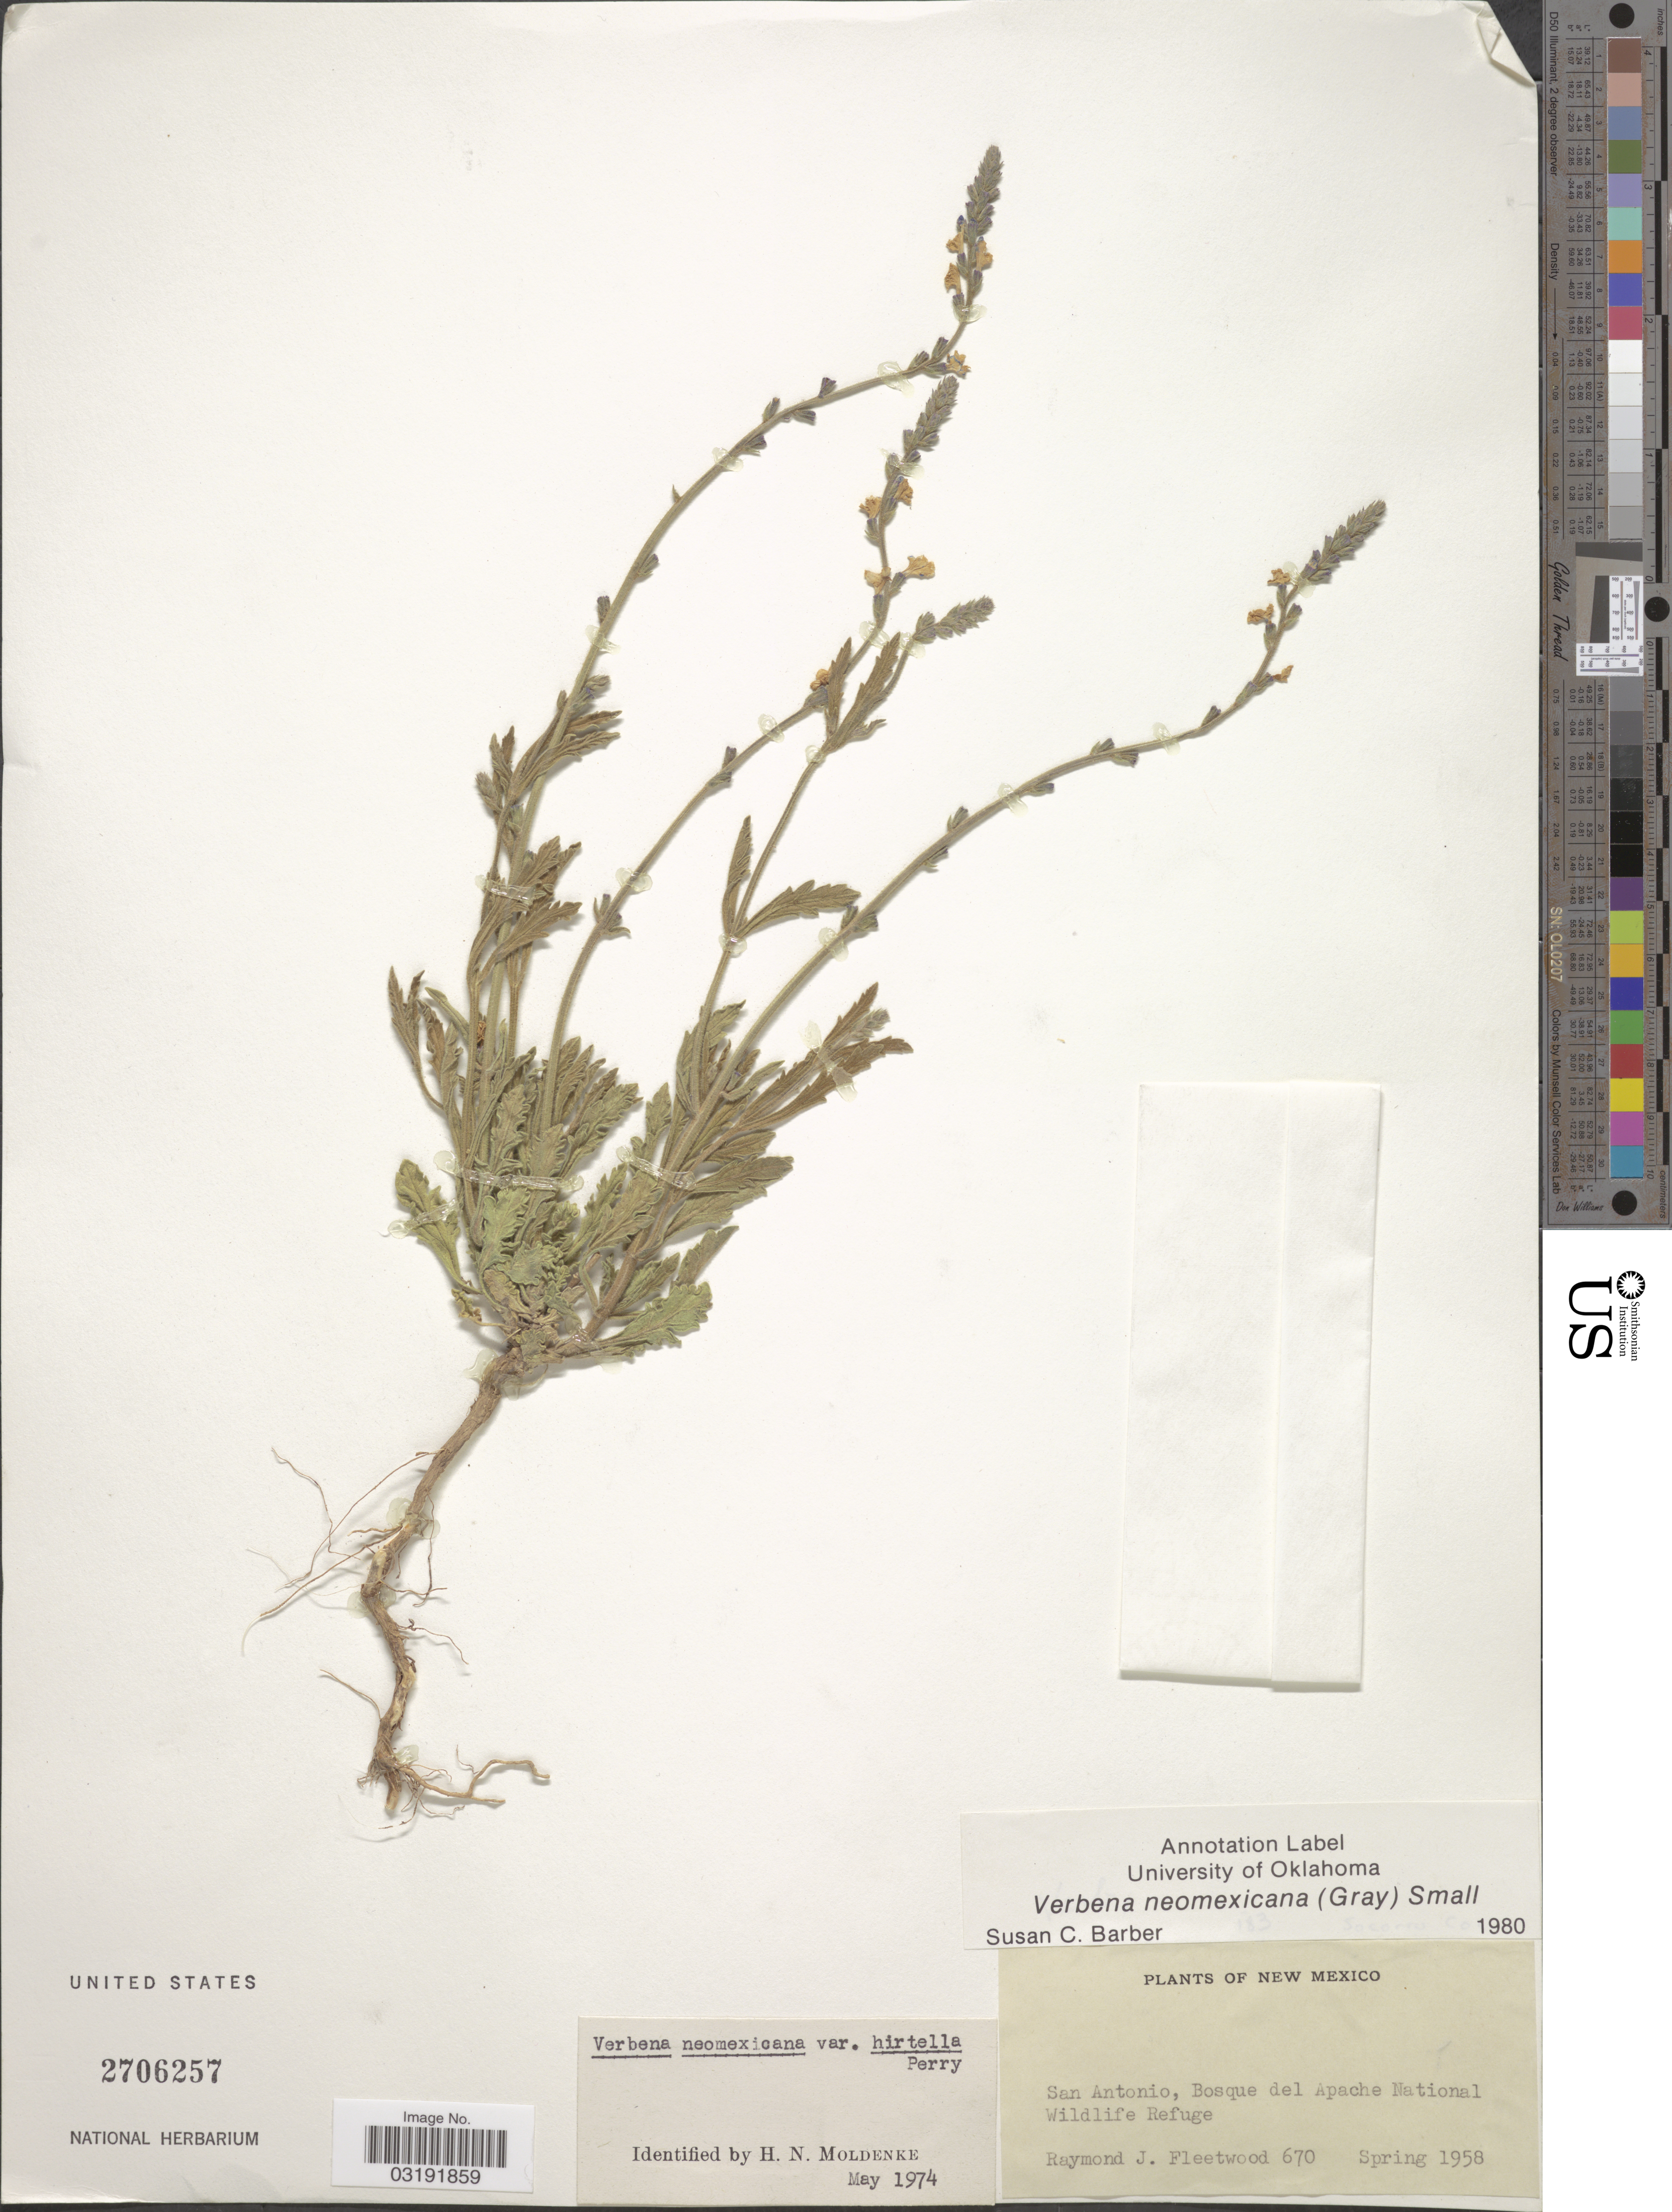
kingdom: Plantae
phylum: Tracheophyta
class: Magnoliopsida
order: Lamiales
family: Verbenaceae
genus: Verbena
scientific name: Verbena neomexicana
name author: (A. Gray) Small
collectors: R. J. Fleetwood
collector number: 670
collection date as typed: Spring 1958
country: United States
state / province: New Mexico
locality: San Antonio, Bosque del Apache National Wildlife Refuge.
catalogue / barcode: US 2706257